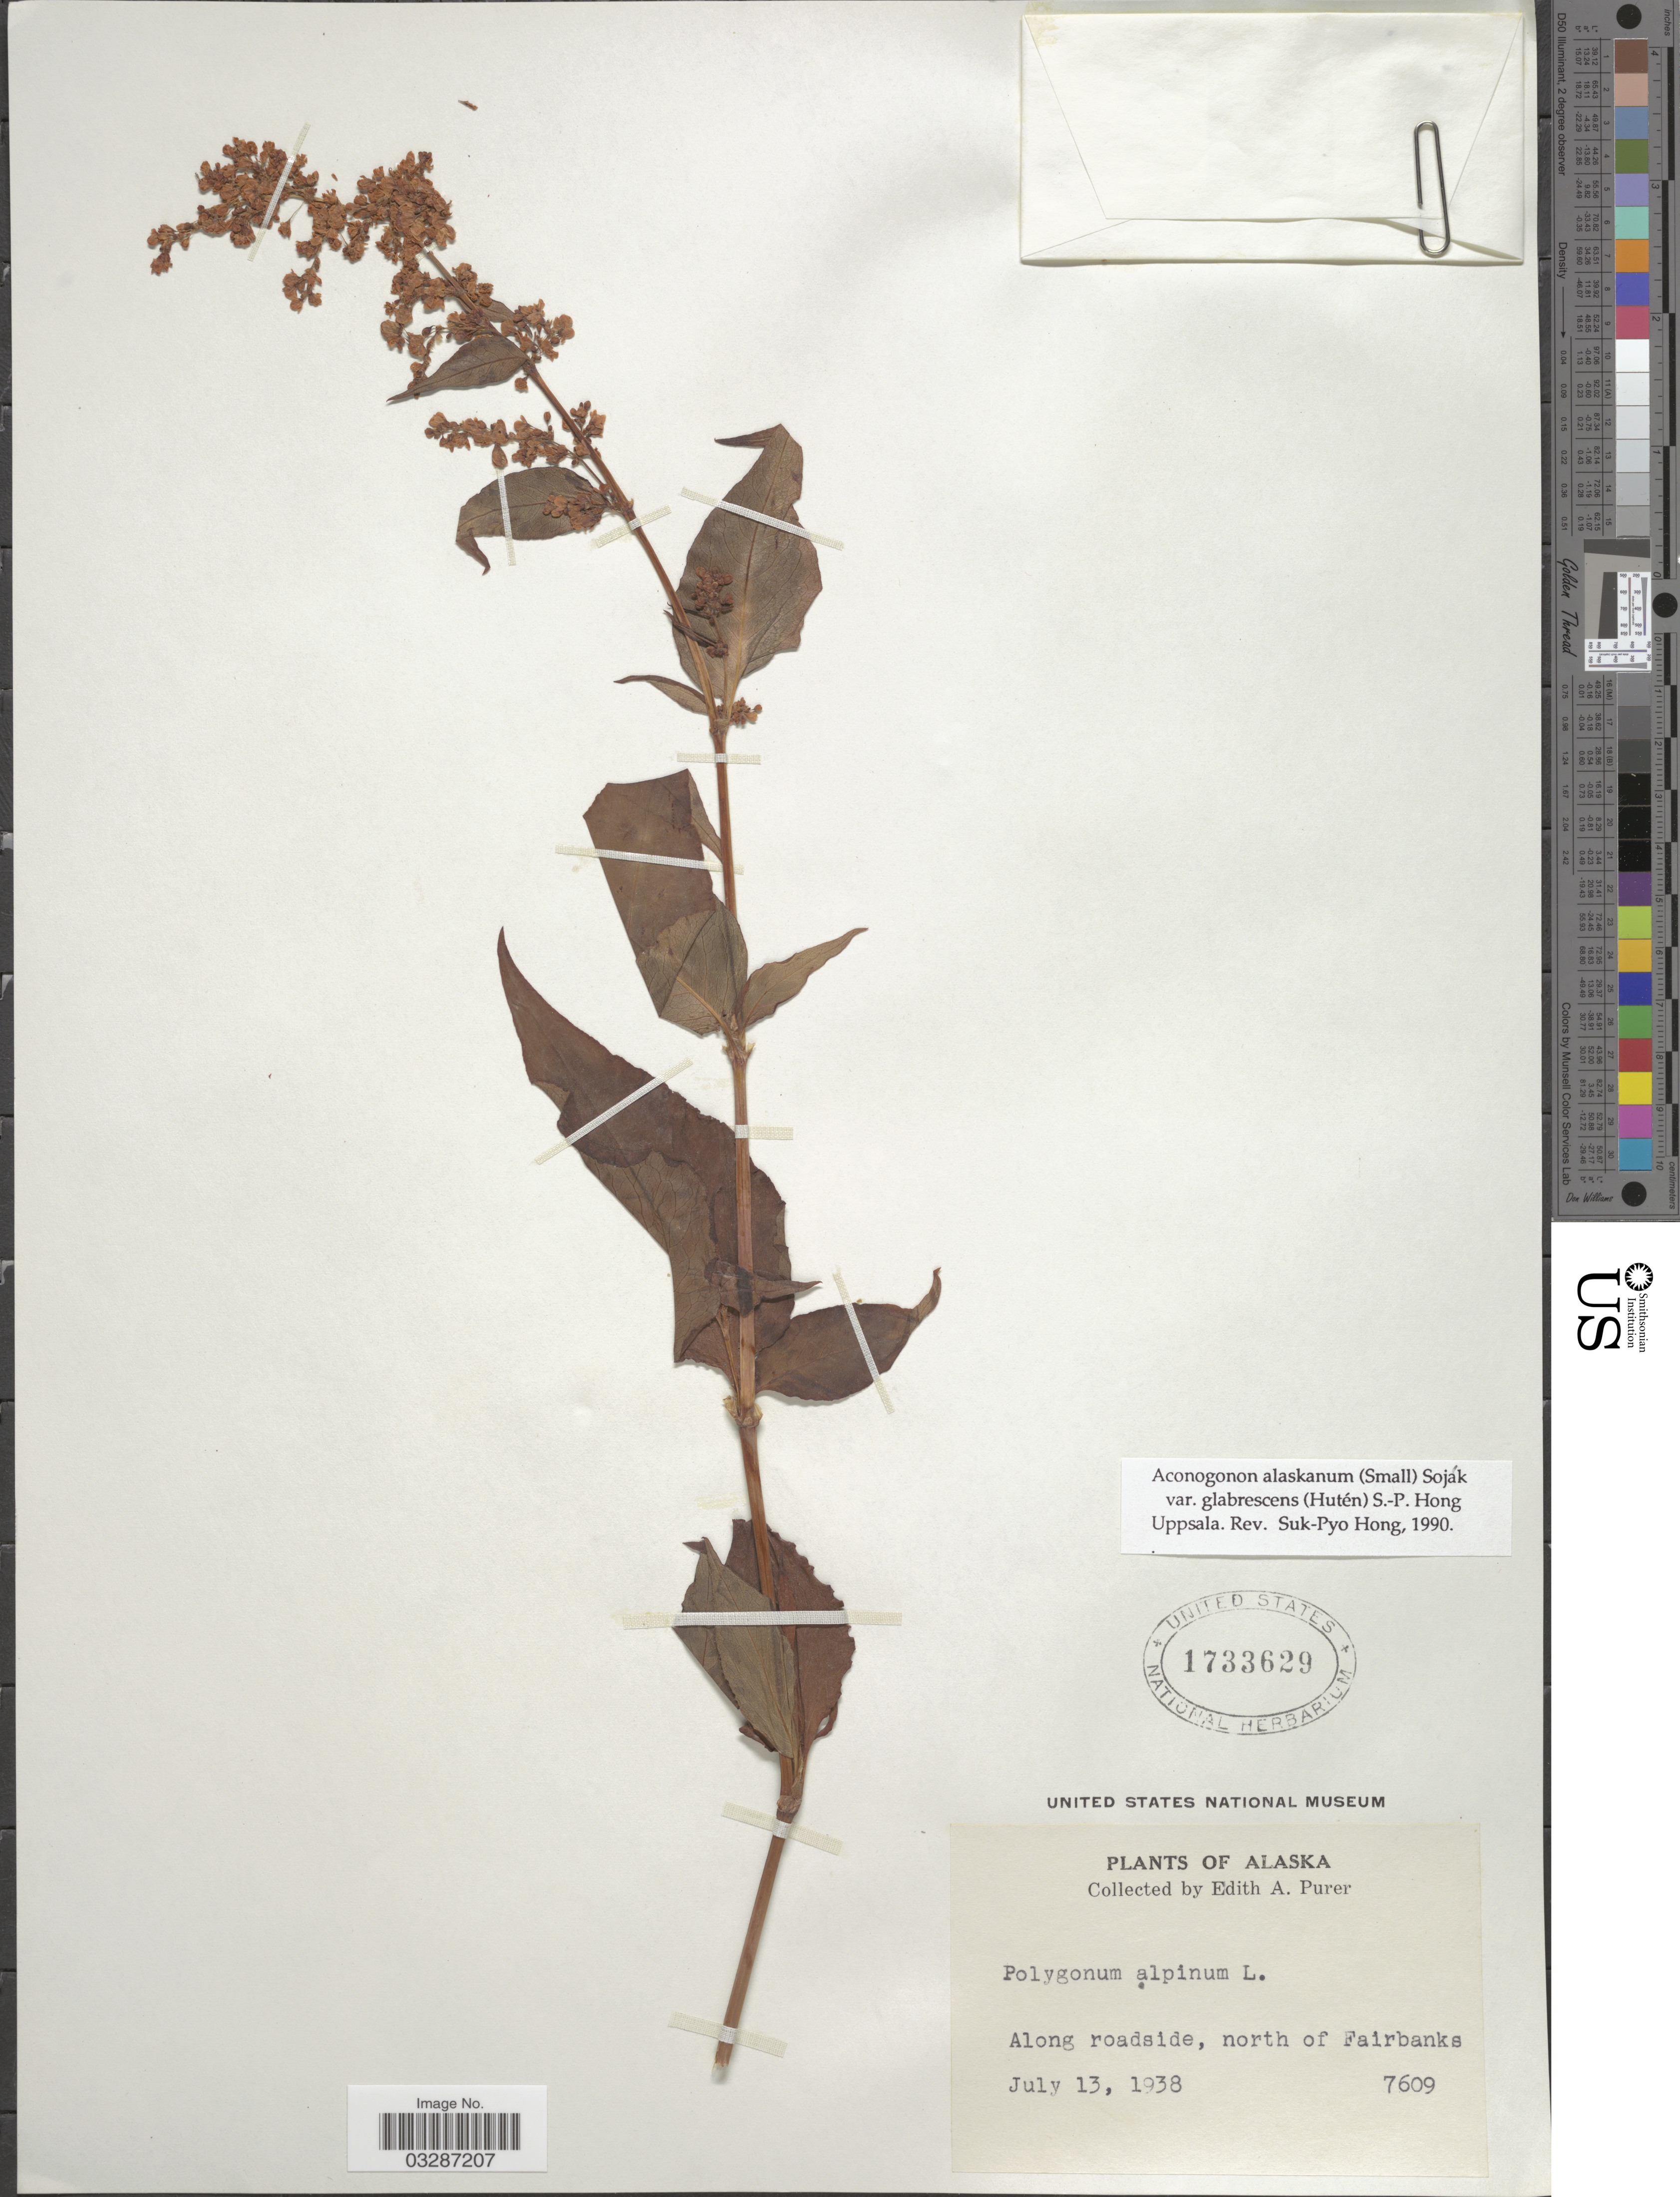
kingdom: Plantae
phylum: Tracheophyta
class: Magnoliopsida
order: Caryophyllales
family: Polygonaceae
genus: Koenigia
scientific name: Koenigia alaskana var. glabrescens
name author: (Hultén) T.M. Schust. & Reveal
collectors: E. Purer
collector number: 7609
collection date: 1938-07-13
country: United States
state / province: Alaska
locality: Along roadside, north of Fairbanks.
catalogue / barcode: US 1733629